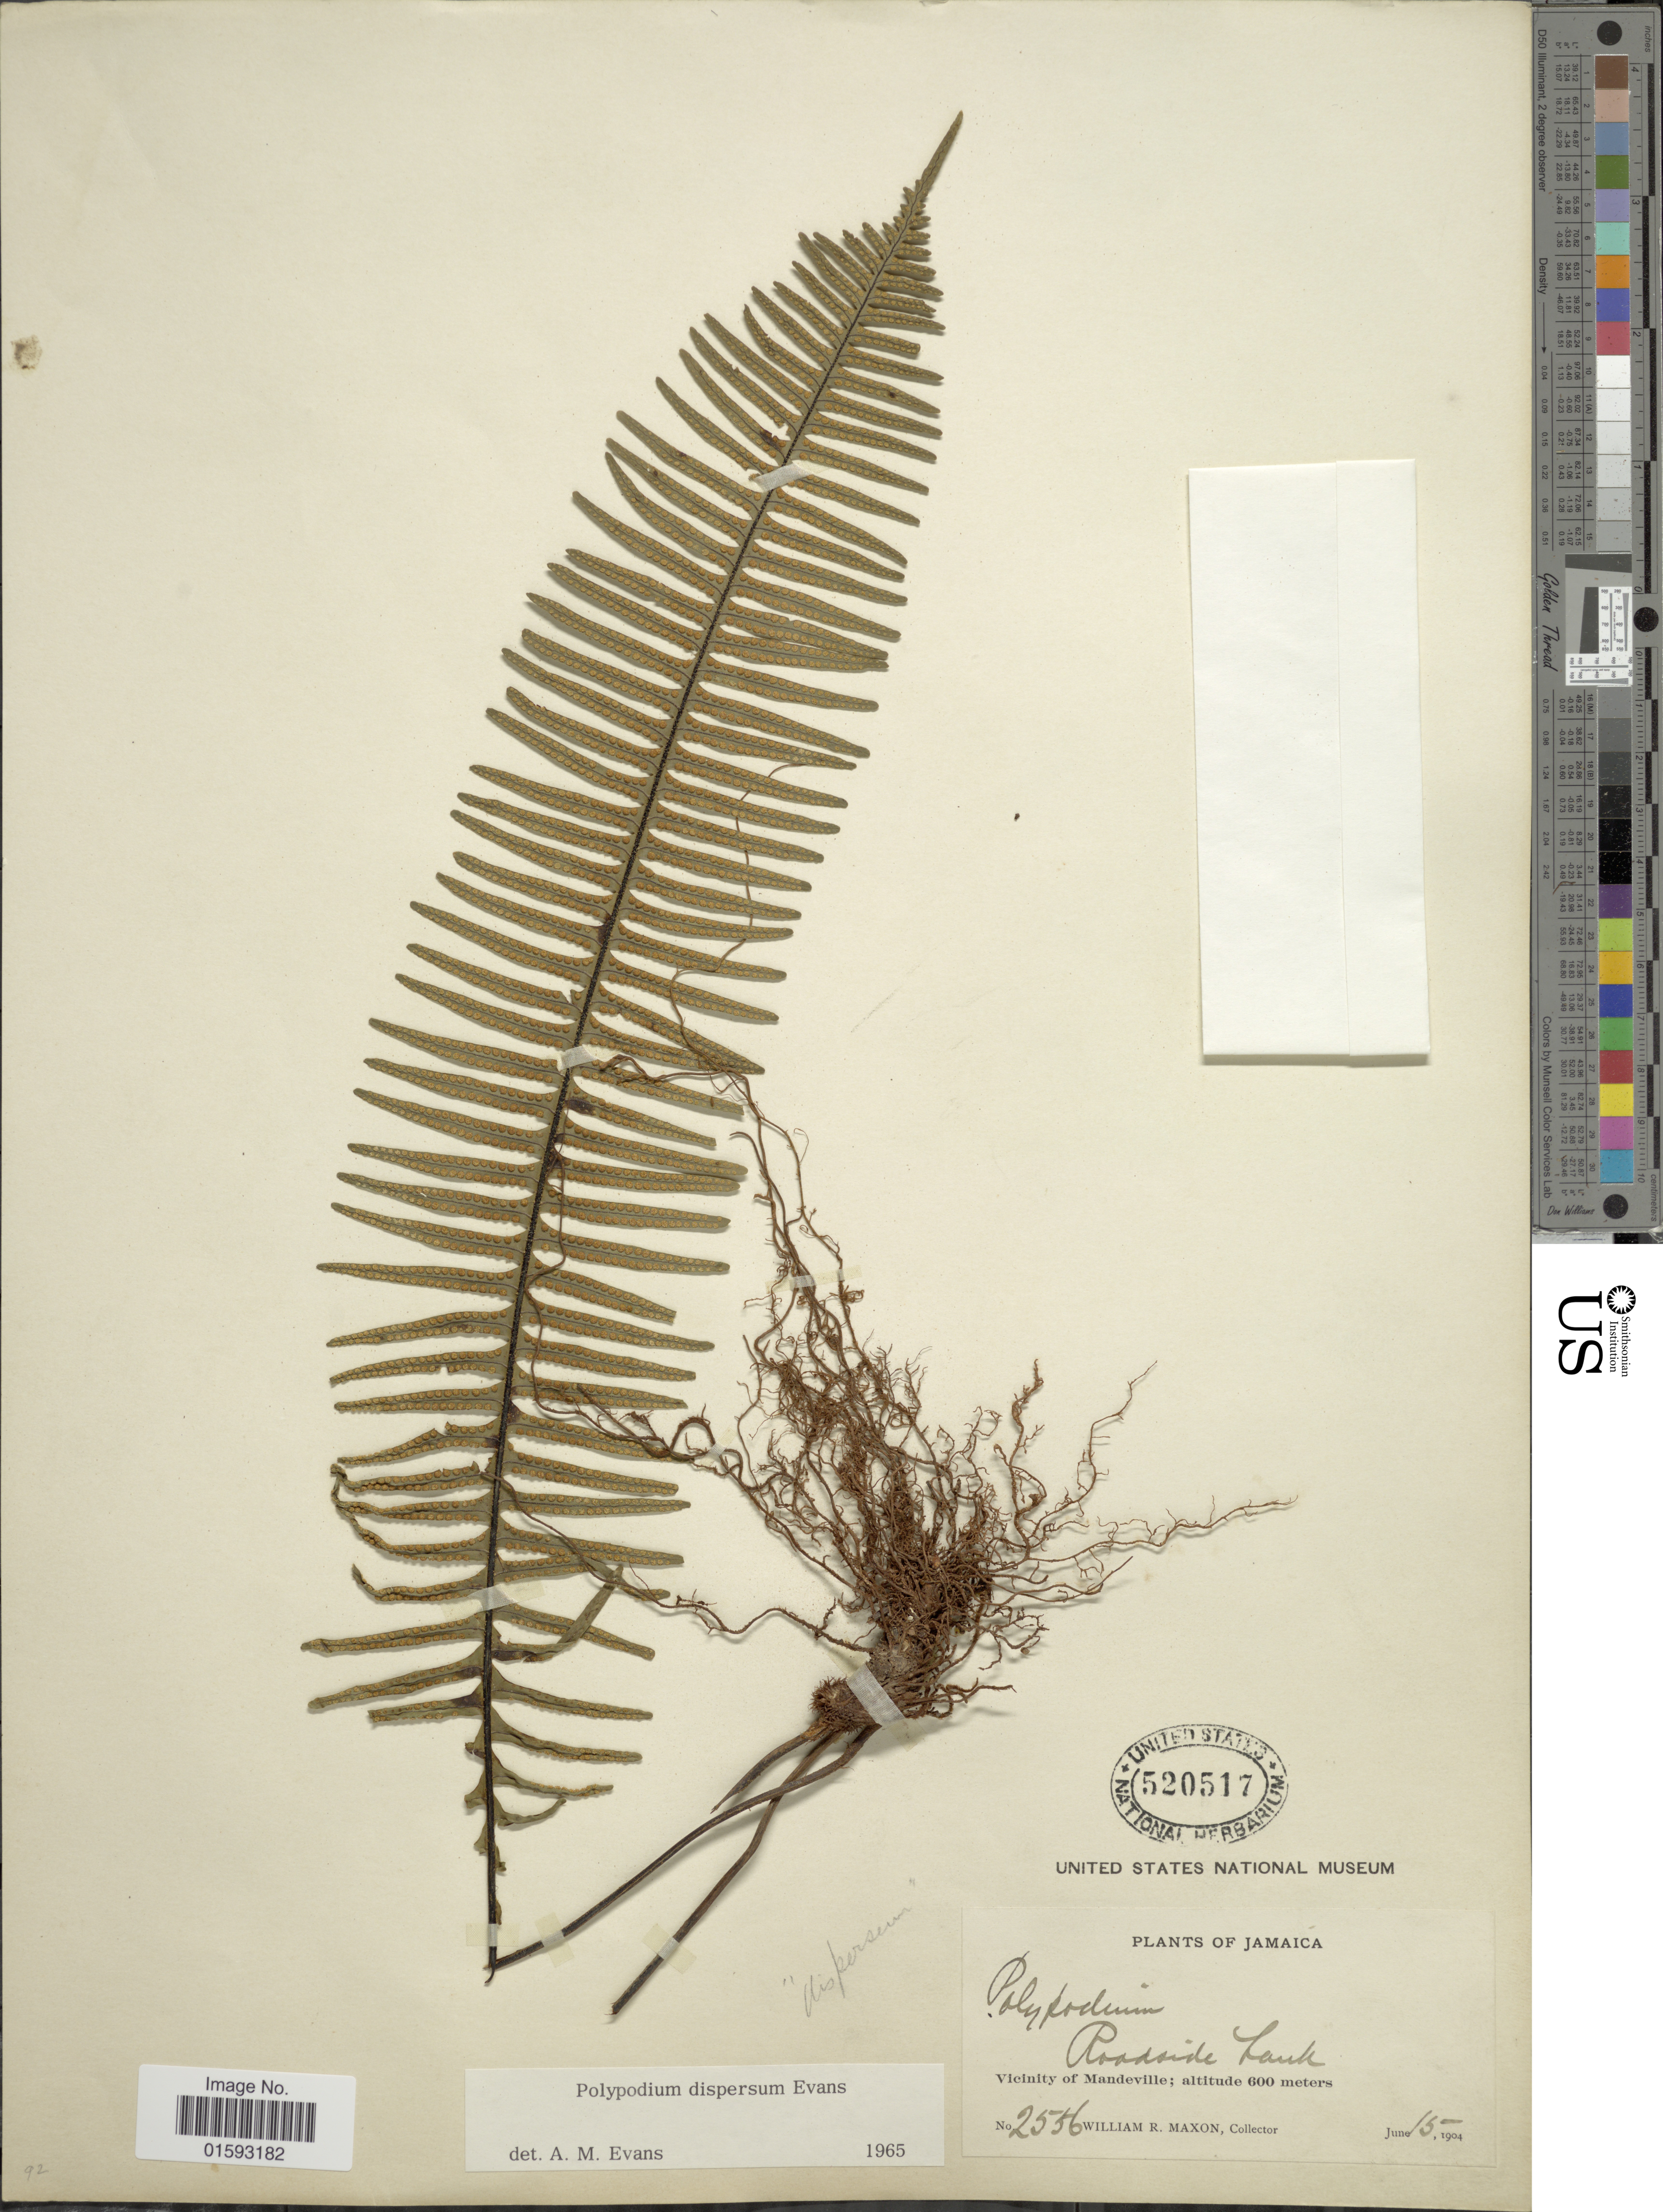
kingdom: Plantae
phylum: Tracheophyta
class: Polypodiopsida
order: Polypodiales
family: Polypodiaceae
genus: Pecluma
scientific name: Pecluma dispersa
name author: (A.M. Evans) M.G. Price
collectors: W. R. Maxon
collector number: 2556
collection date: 1904-06-15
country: Jamaica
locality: Vicinity of Mandeville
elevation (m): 600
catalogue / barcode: US 520517